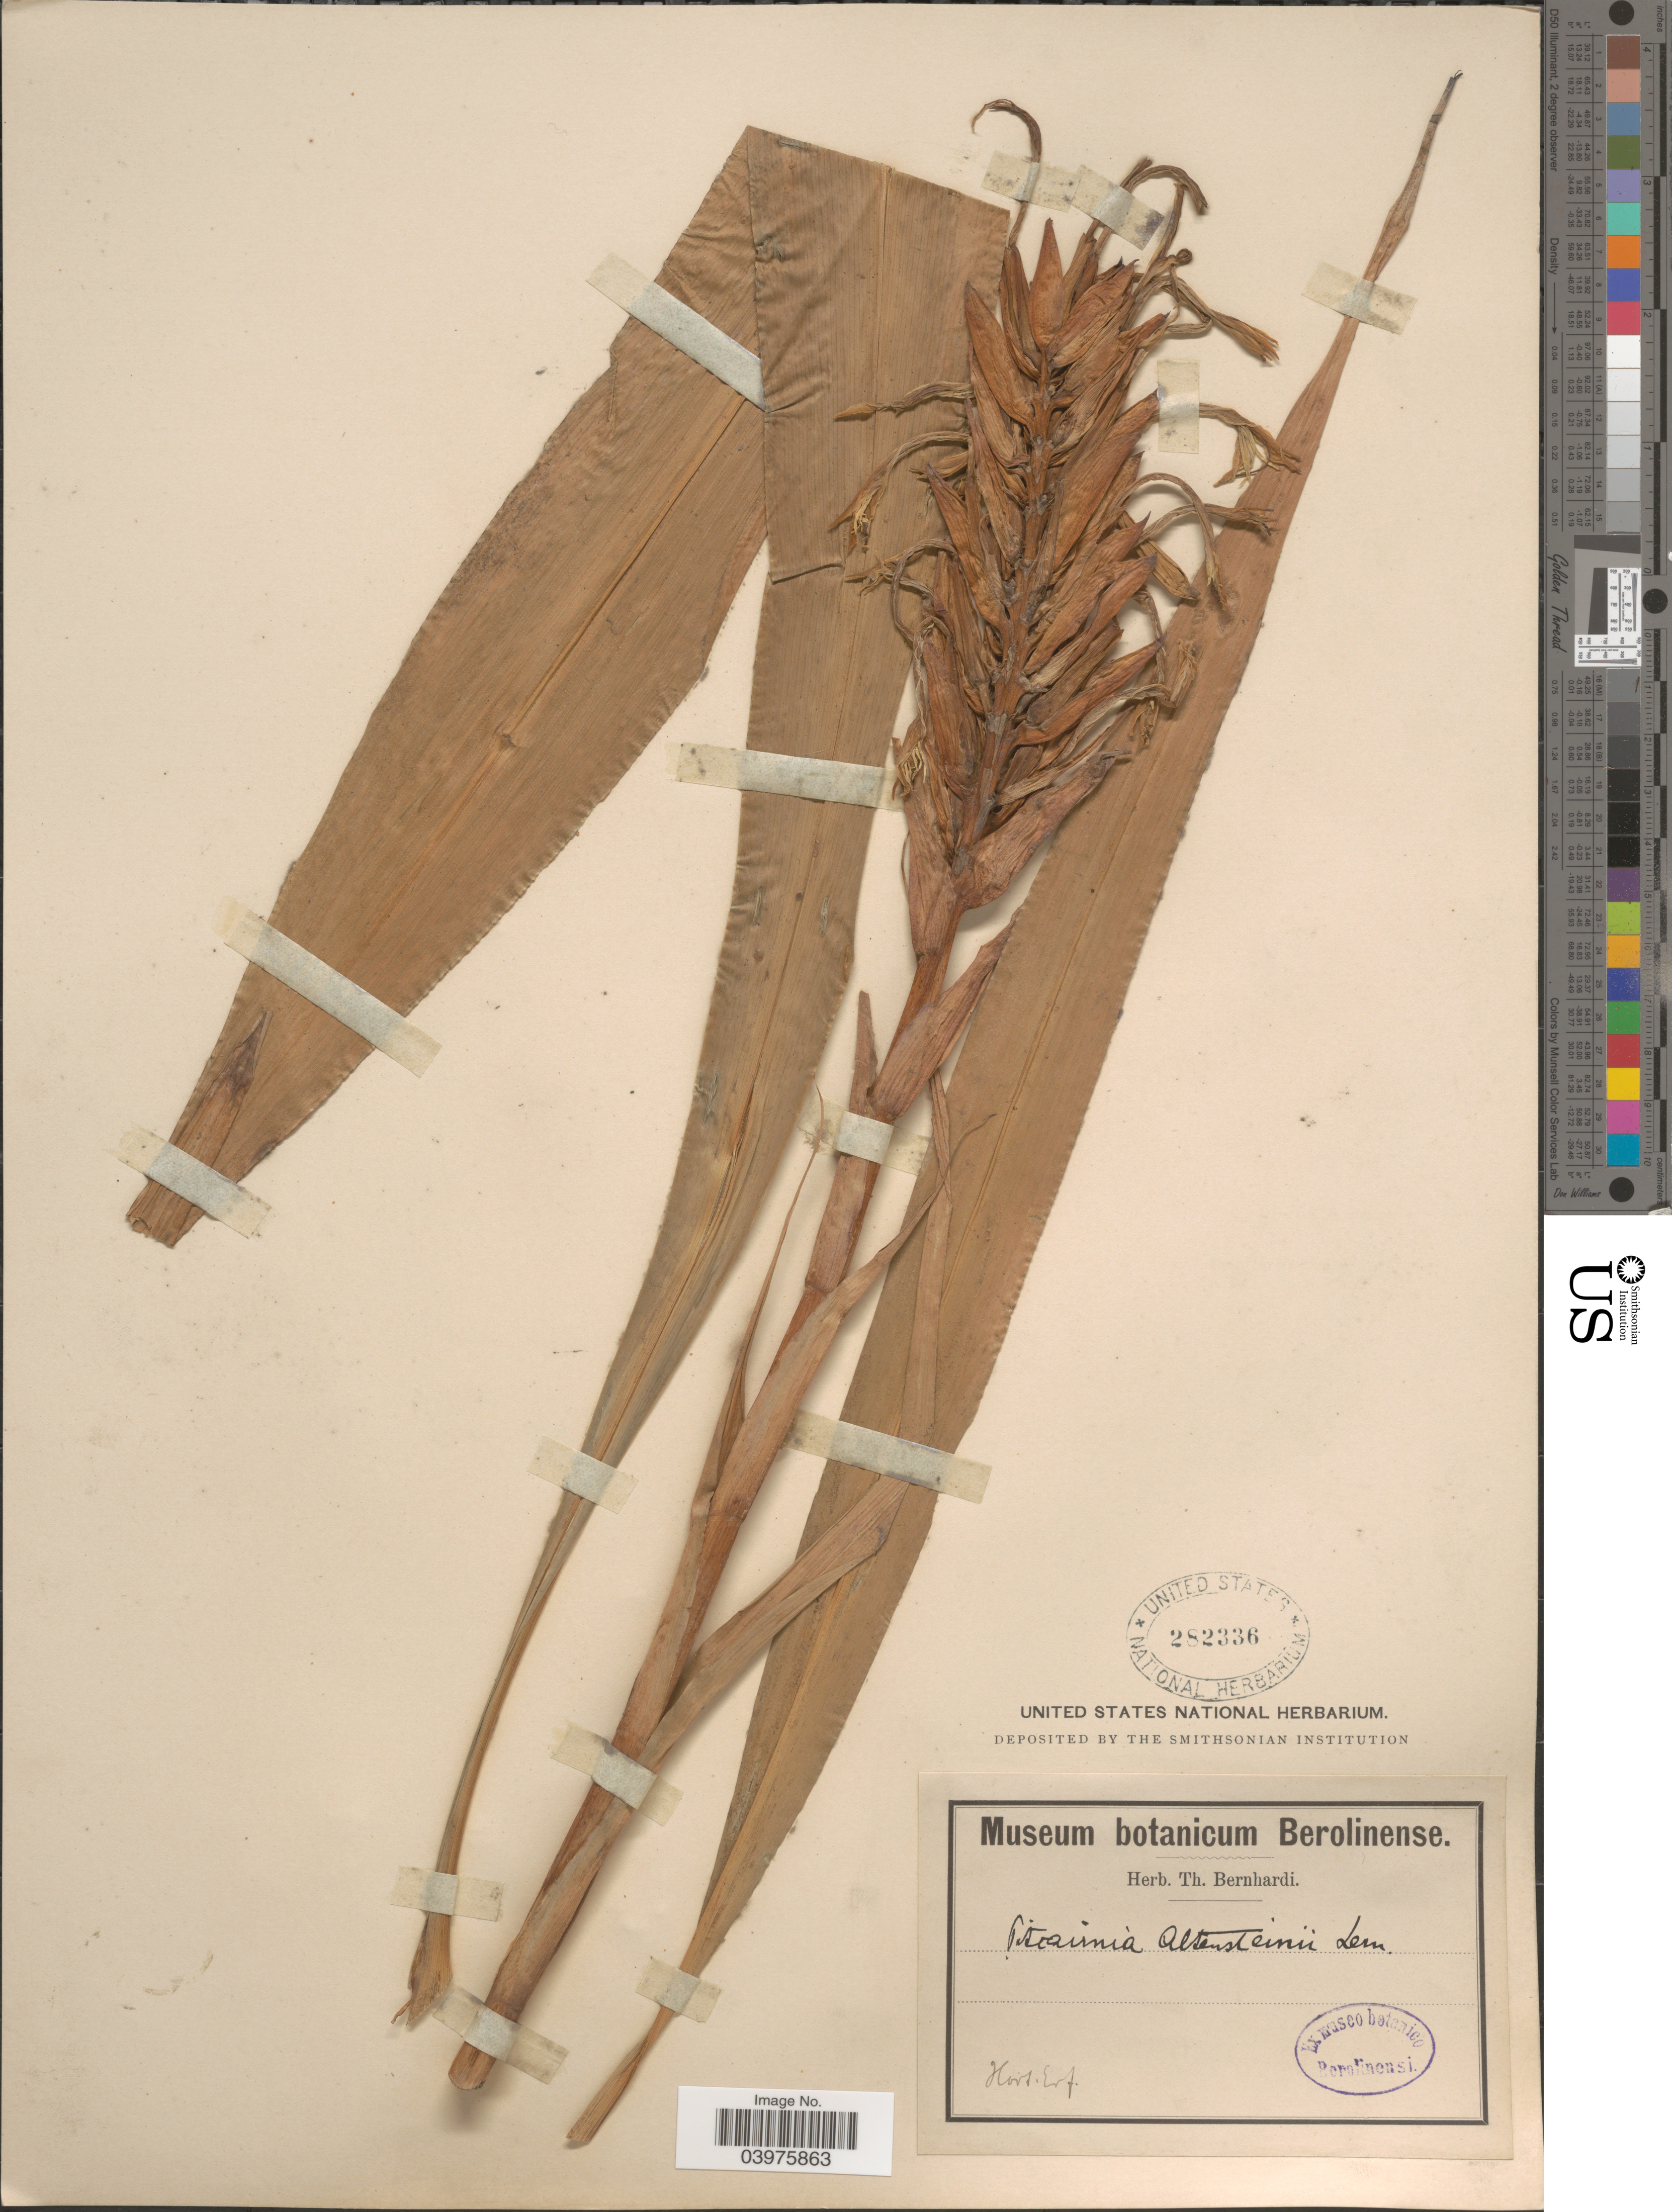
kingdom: Plantae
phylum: Tracheophyta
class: Liliopsida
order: Poales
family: Bromeliaceae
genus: Pitcairnia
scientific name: Pitcairnia altensteinii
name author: (Link et al.) Lem.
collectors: Ex herb. Th. Bernhardi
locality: Hort. Erf. [interpreted]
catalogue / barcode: US 282336